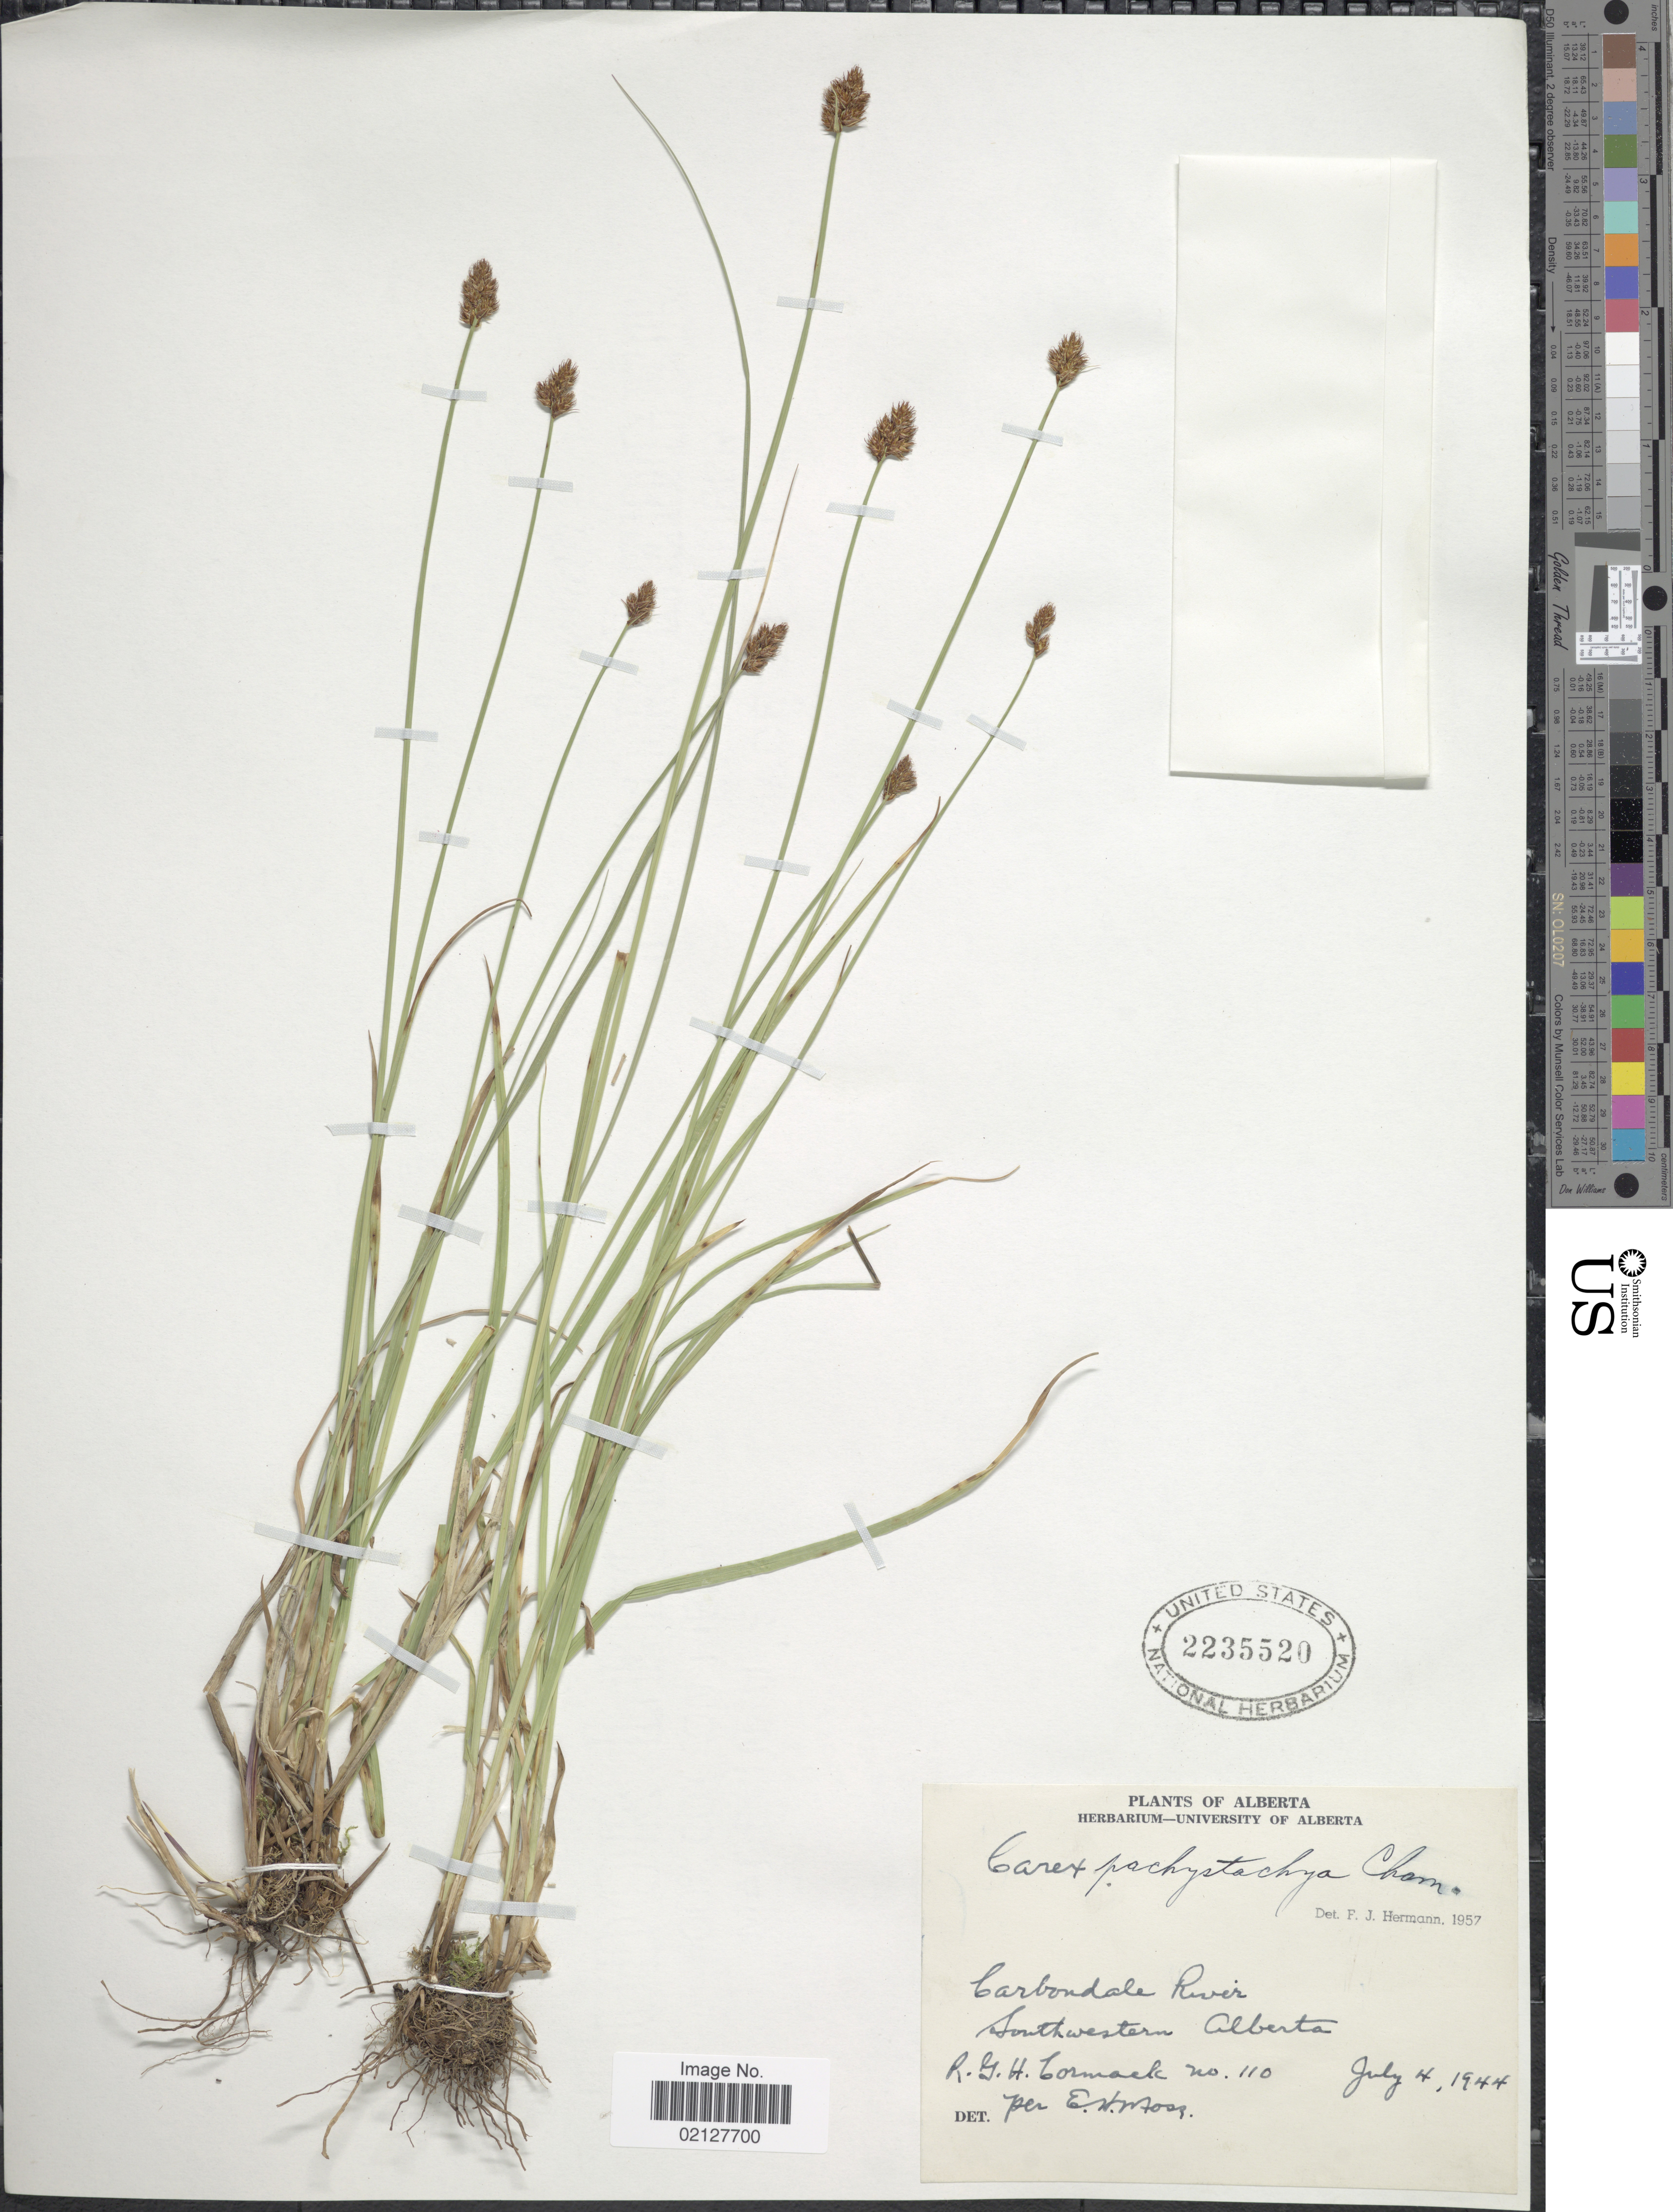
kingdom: Plantae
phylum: Tracheophyta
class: Liliopsida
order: Poales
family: Cyperaceae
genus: Carex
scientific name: Carex pachystachya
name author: Cham. ex Steud.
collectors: R. Cormack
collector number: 110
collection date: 1944-07-04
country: Canada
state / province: Alberta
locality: Carbondale River. Southwestern Alberta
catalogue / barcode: US 2235520